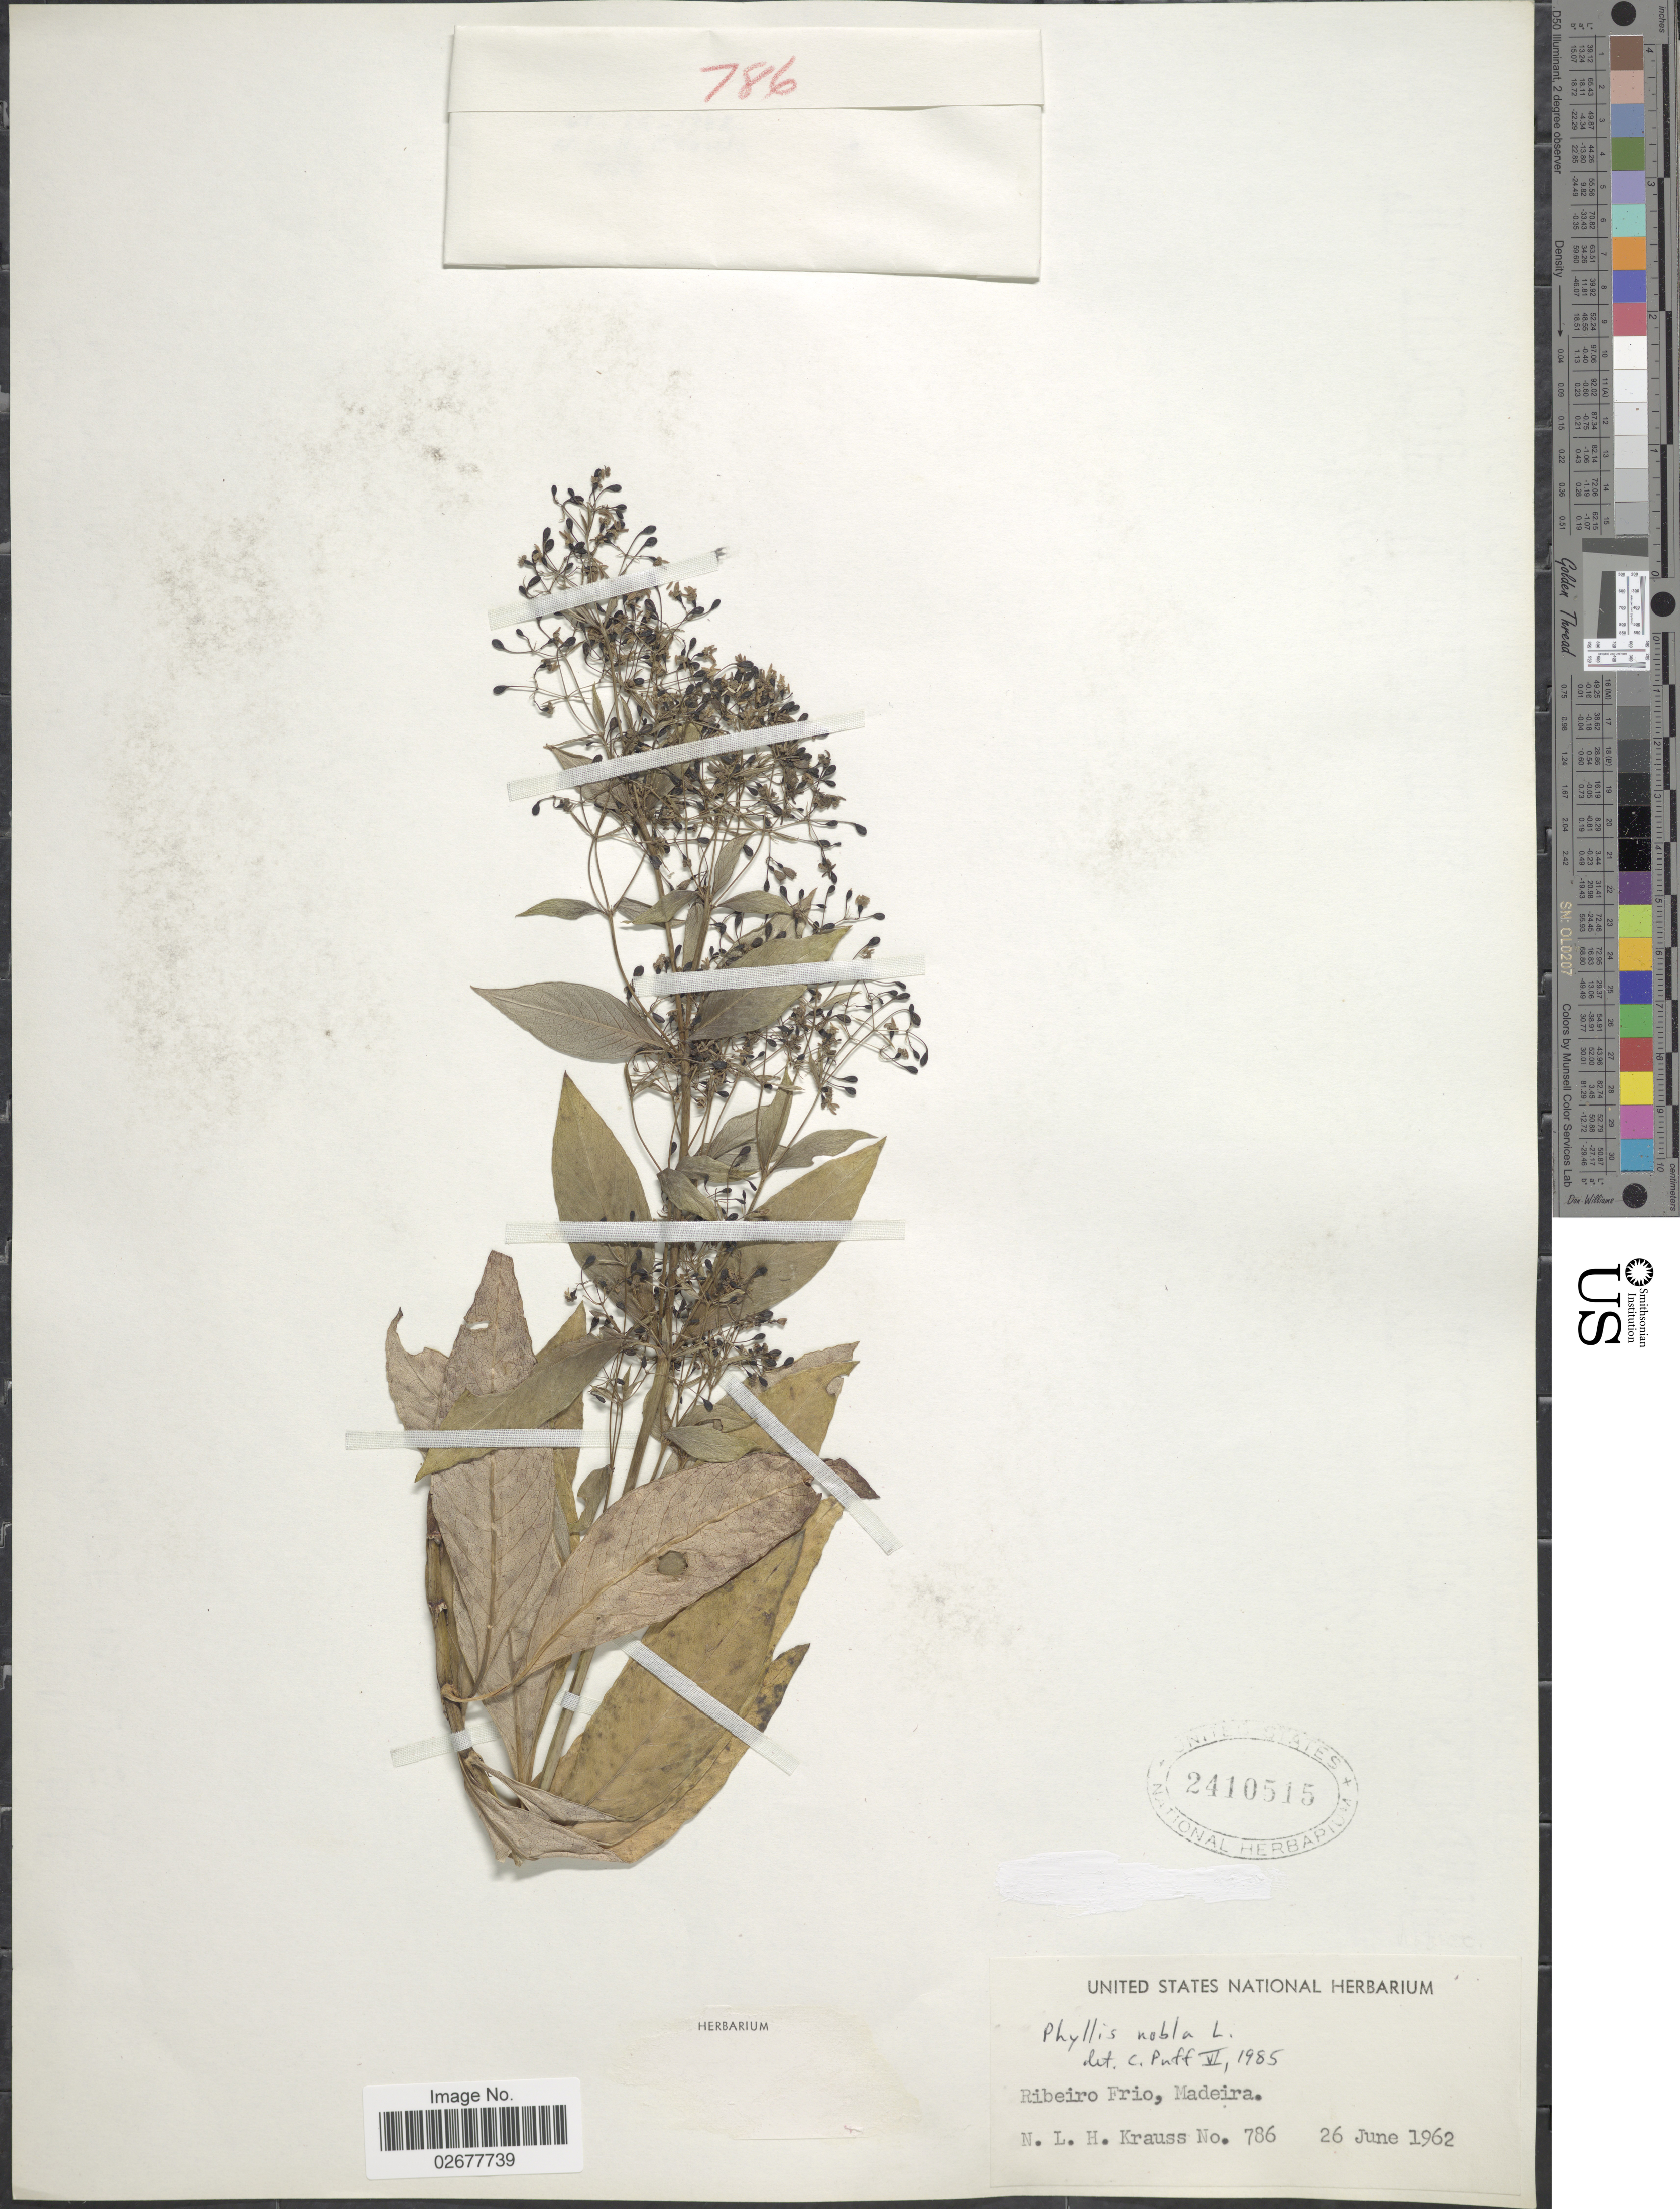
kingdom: Plantae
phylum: Tracheophyta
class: Magnoliopsida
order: Gentianales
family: Rubiaceae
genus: Phyllis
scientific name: Phyllis nobla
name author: L.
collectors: N. Krauss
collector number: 786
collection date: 1962-06-26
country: Portugal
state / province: Madeira (Aut. Reg.)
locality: Ribeiro Frio.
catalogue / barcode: US 2410515